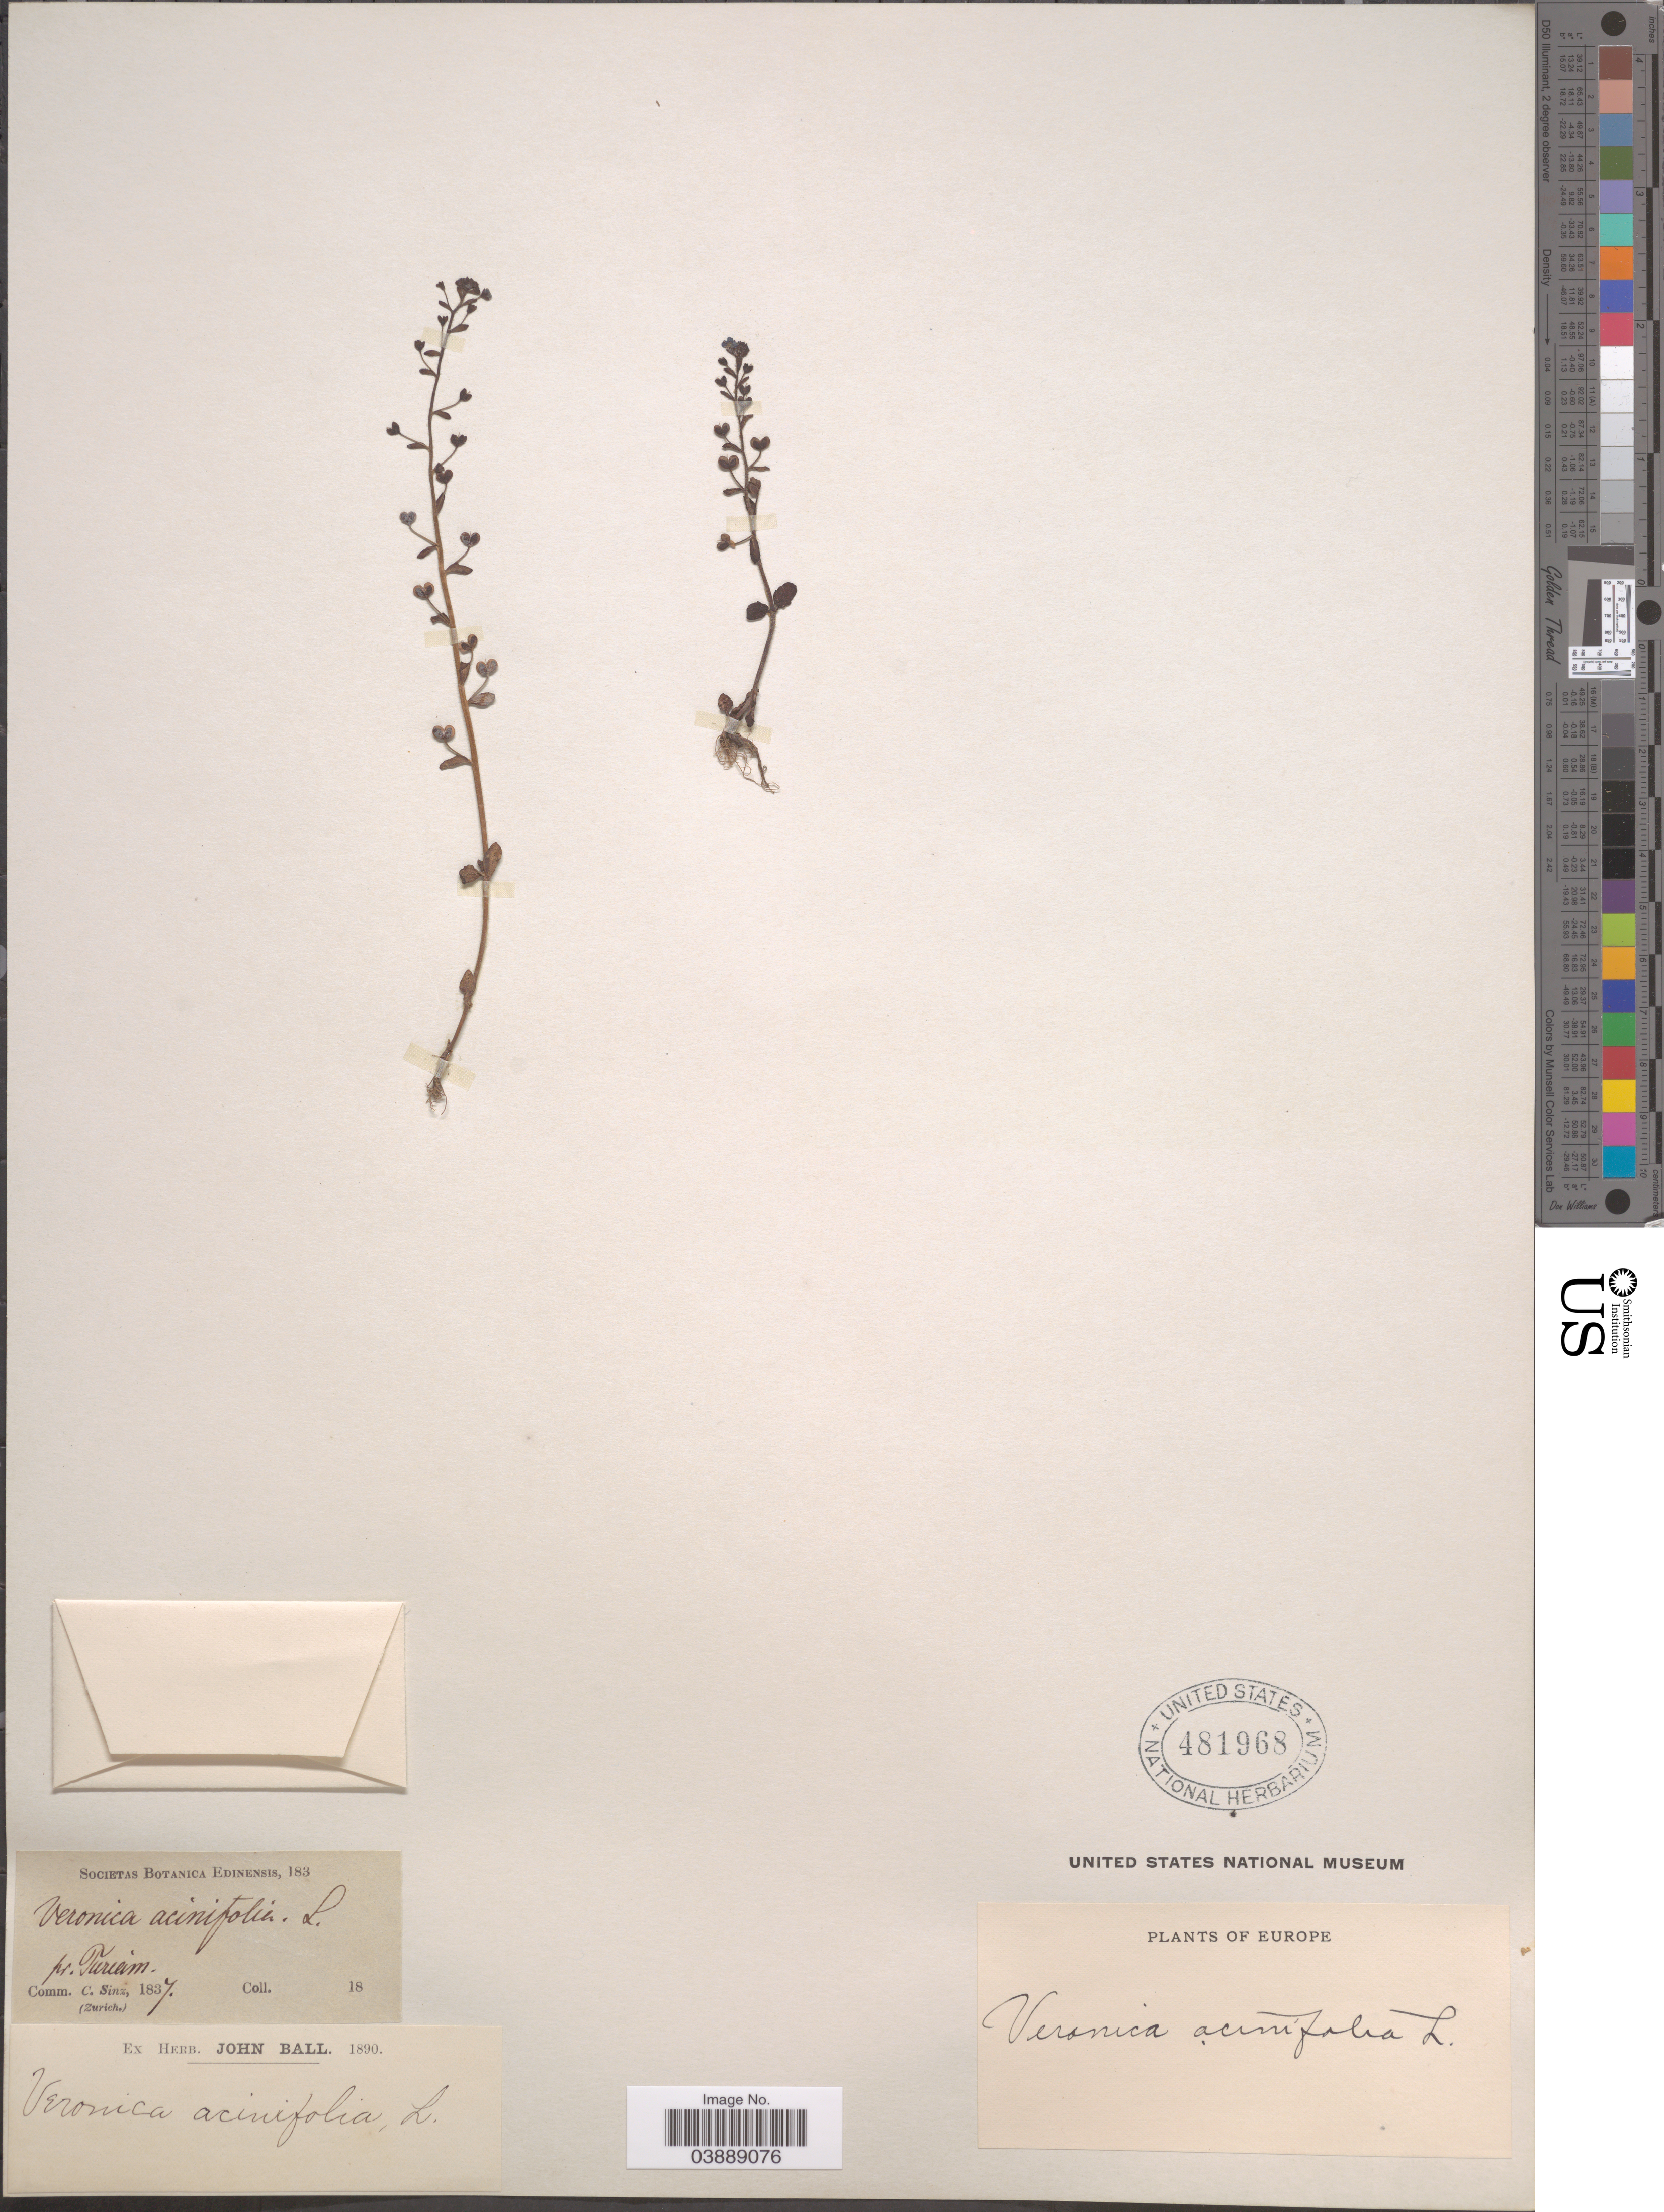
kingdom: Plantae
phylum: Tracheophyta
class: Magnoliopsida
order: Lamiales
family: Plantaginaceae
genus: Veronica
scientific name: Veronica acinifolia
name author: L.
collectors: ex herb. John Ball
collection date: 1890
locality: Europe.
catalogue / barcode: US 481968